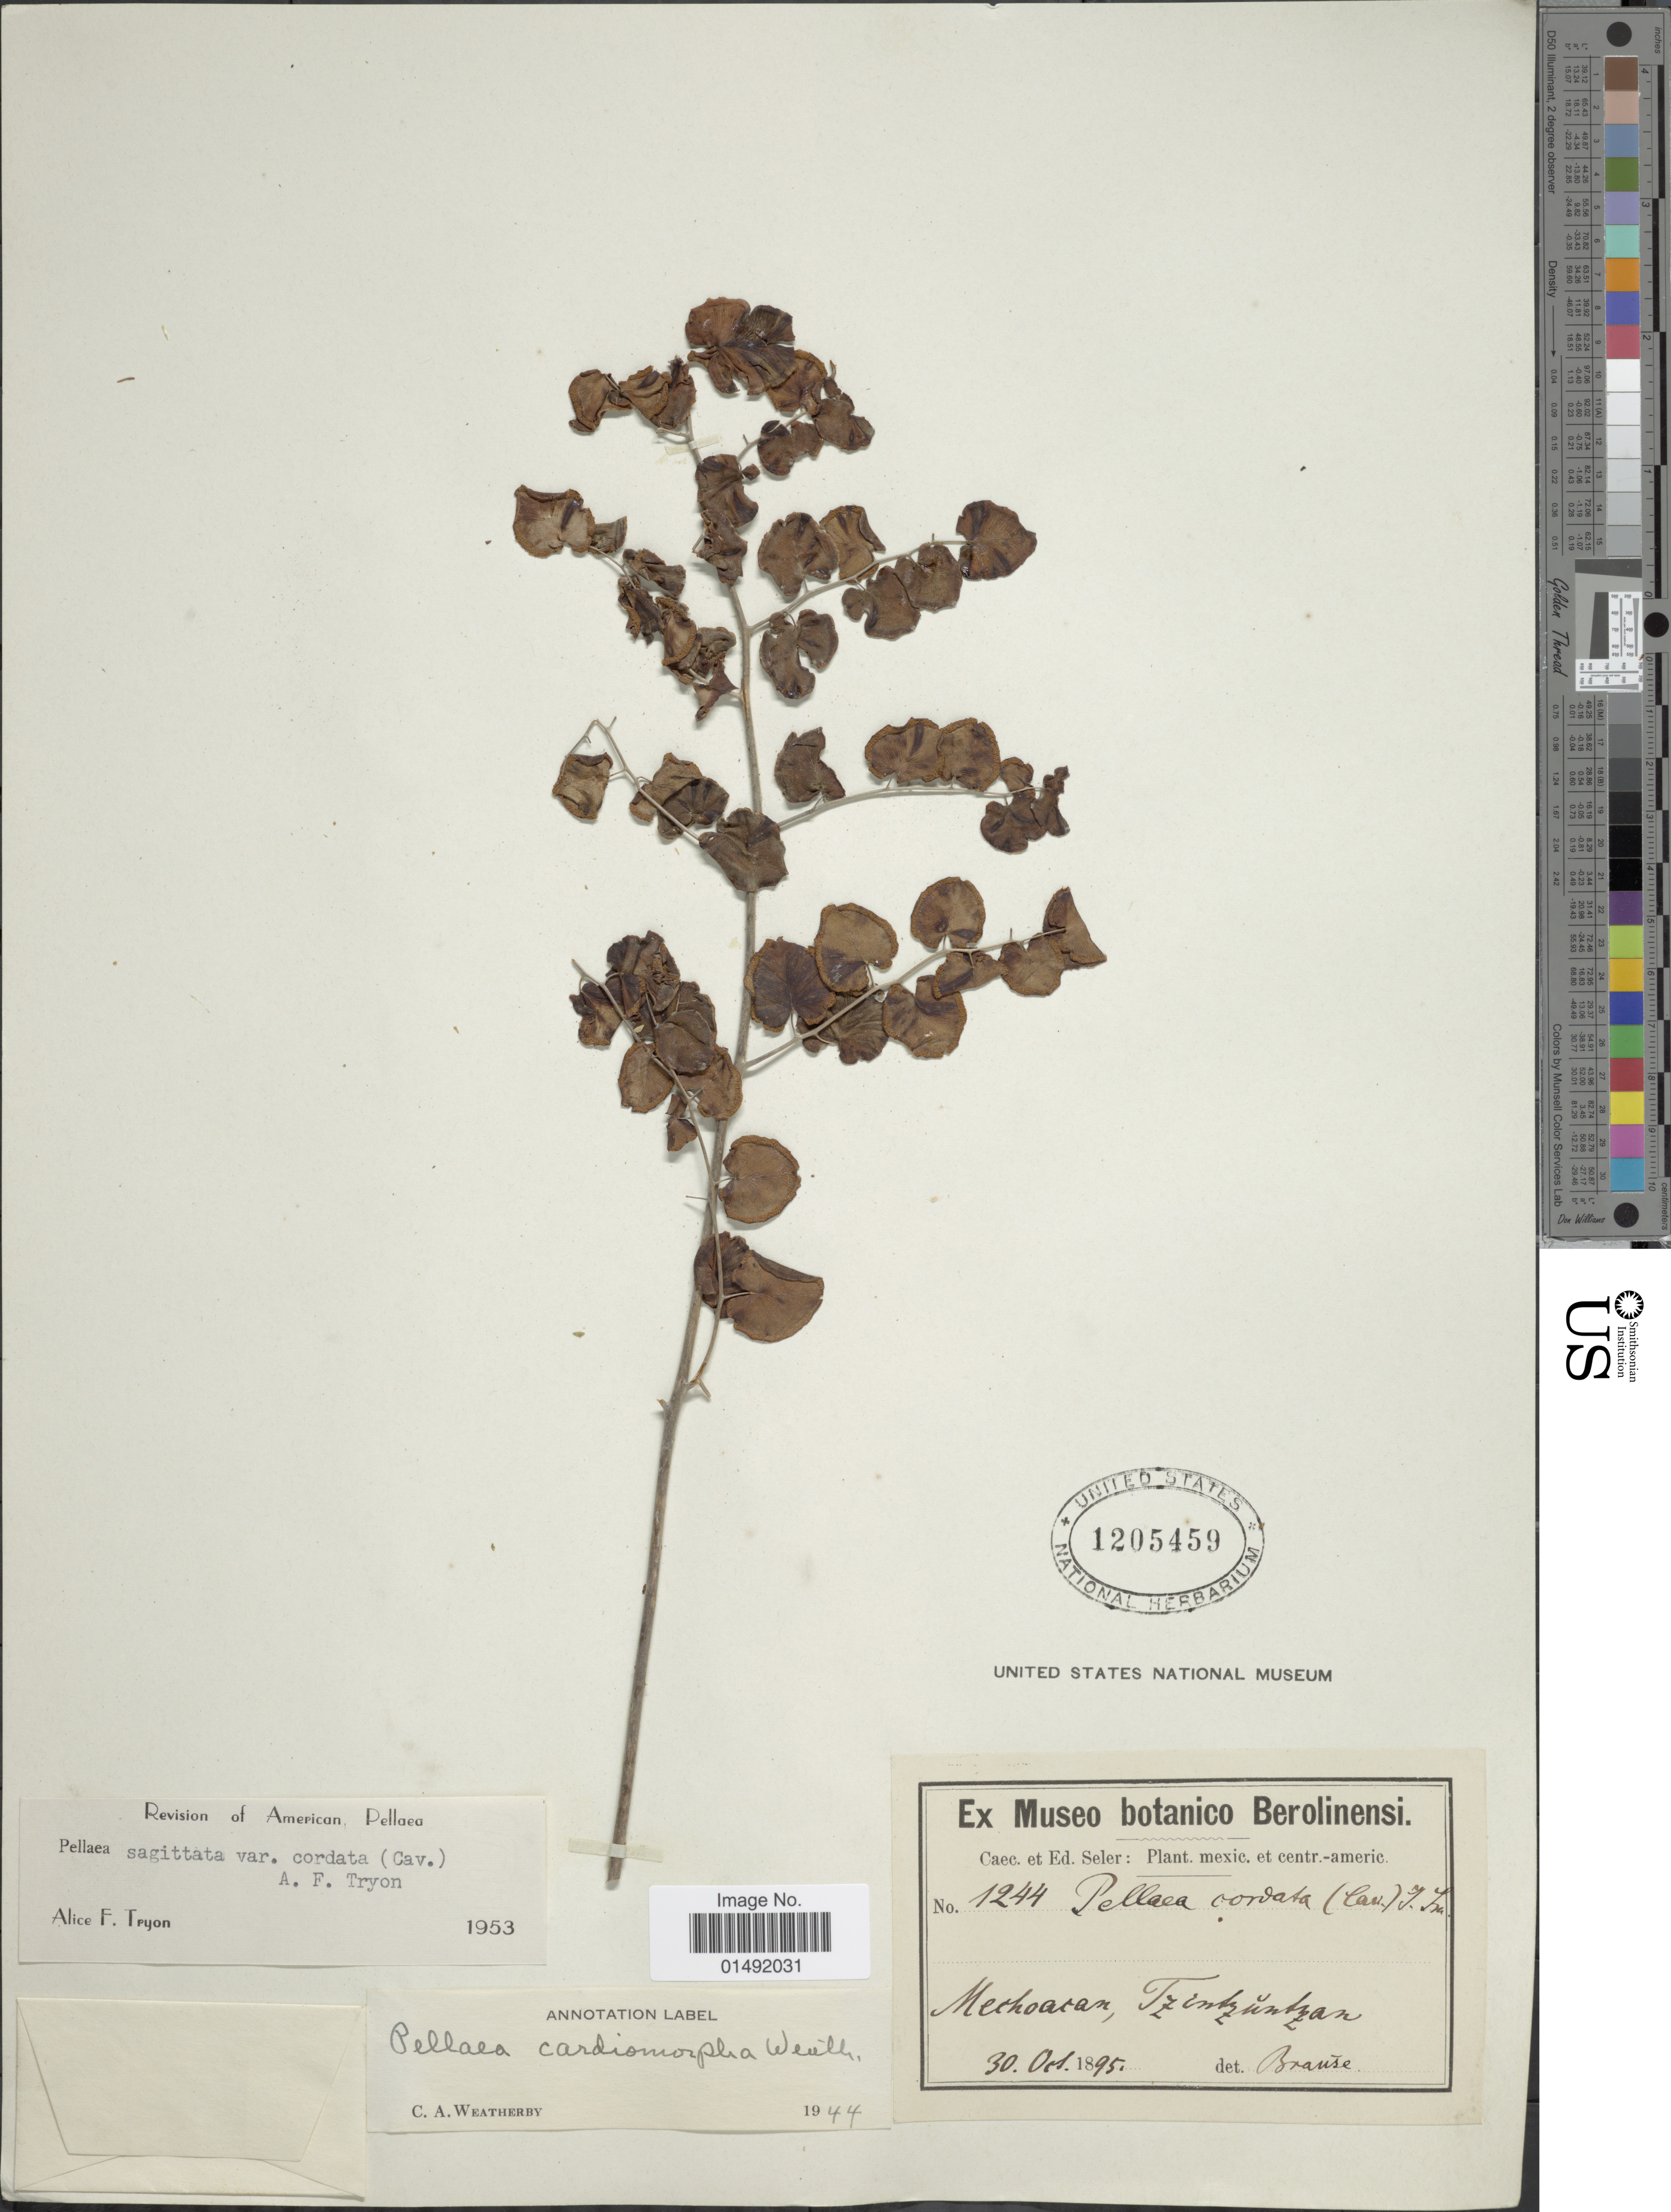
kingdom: Plantae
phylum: Tracheophyta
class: Polypodiopsida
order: Polypodiales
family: Pteridaceae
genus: Pellaea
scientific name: Pellaea sagittata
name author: (Cav.) Link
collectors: Brause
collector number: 1244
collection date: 1895-10-30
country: Mexico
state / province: Michoacán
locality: Tzontzünttzan [interpreted]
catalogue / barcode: US 1205459